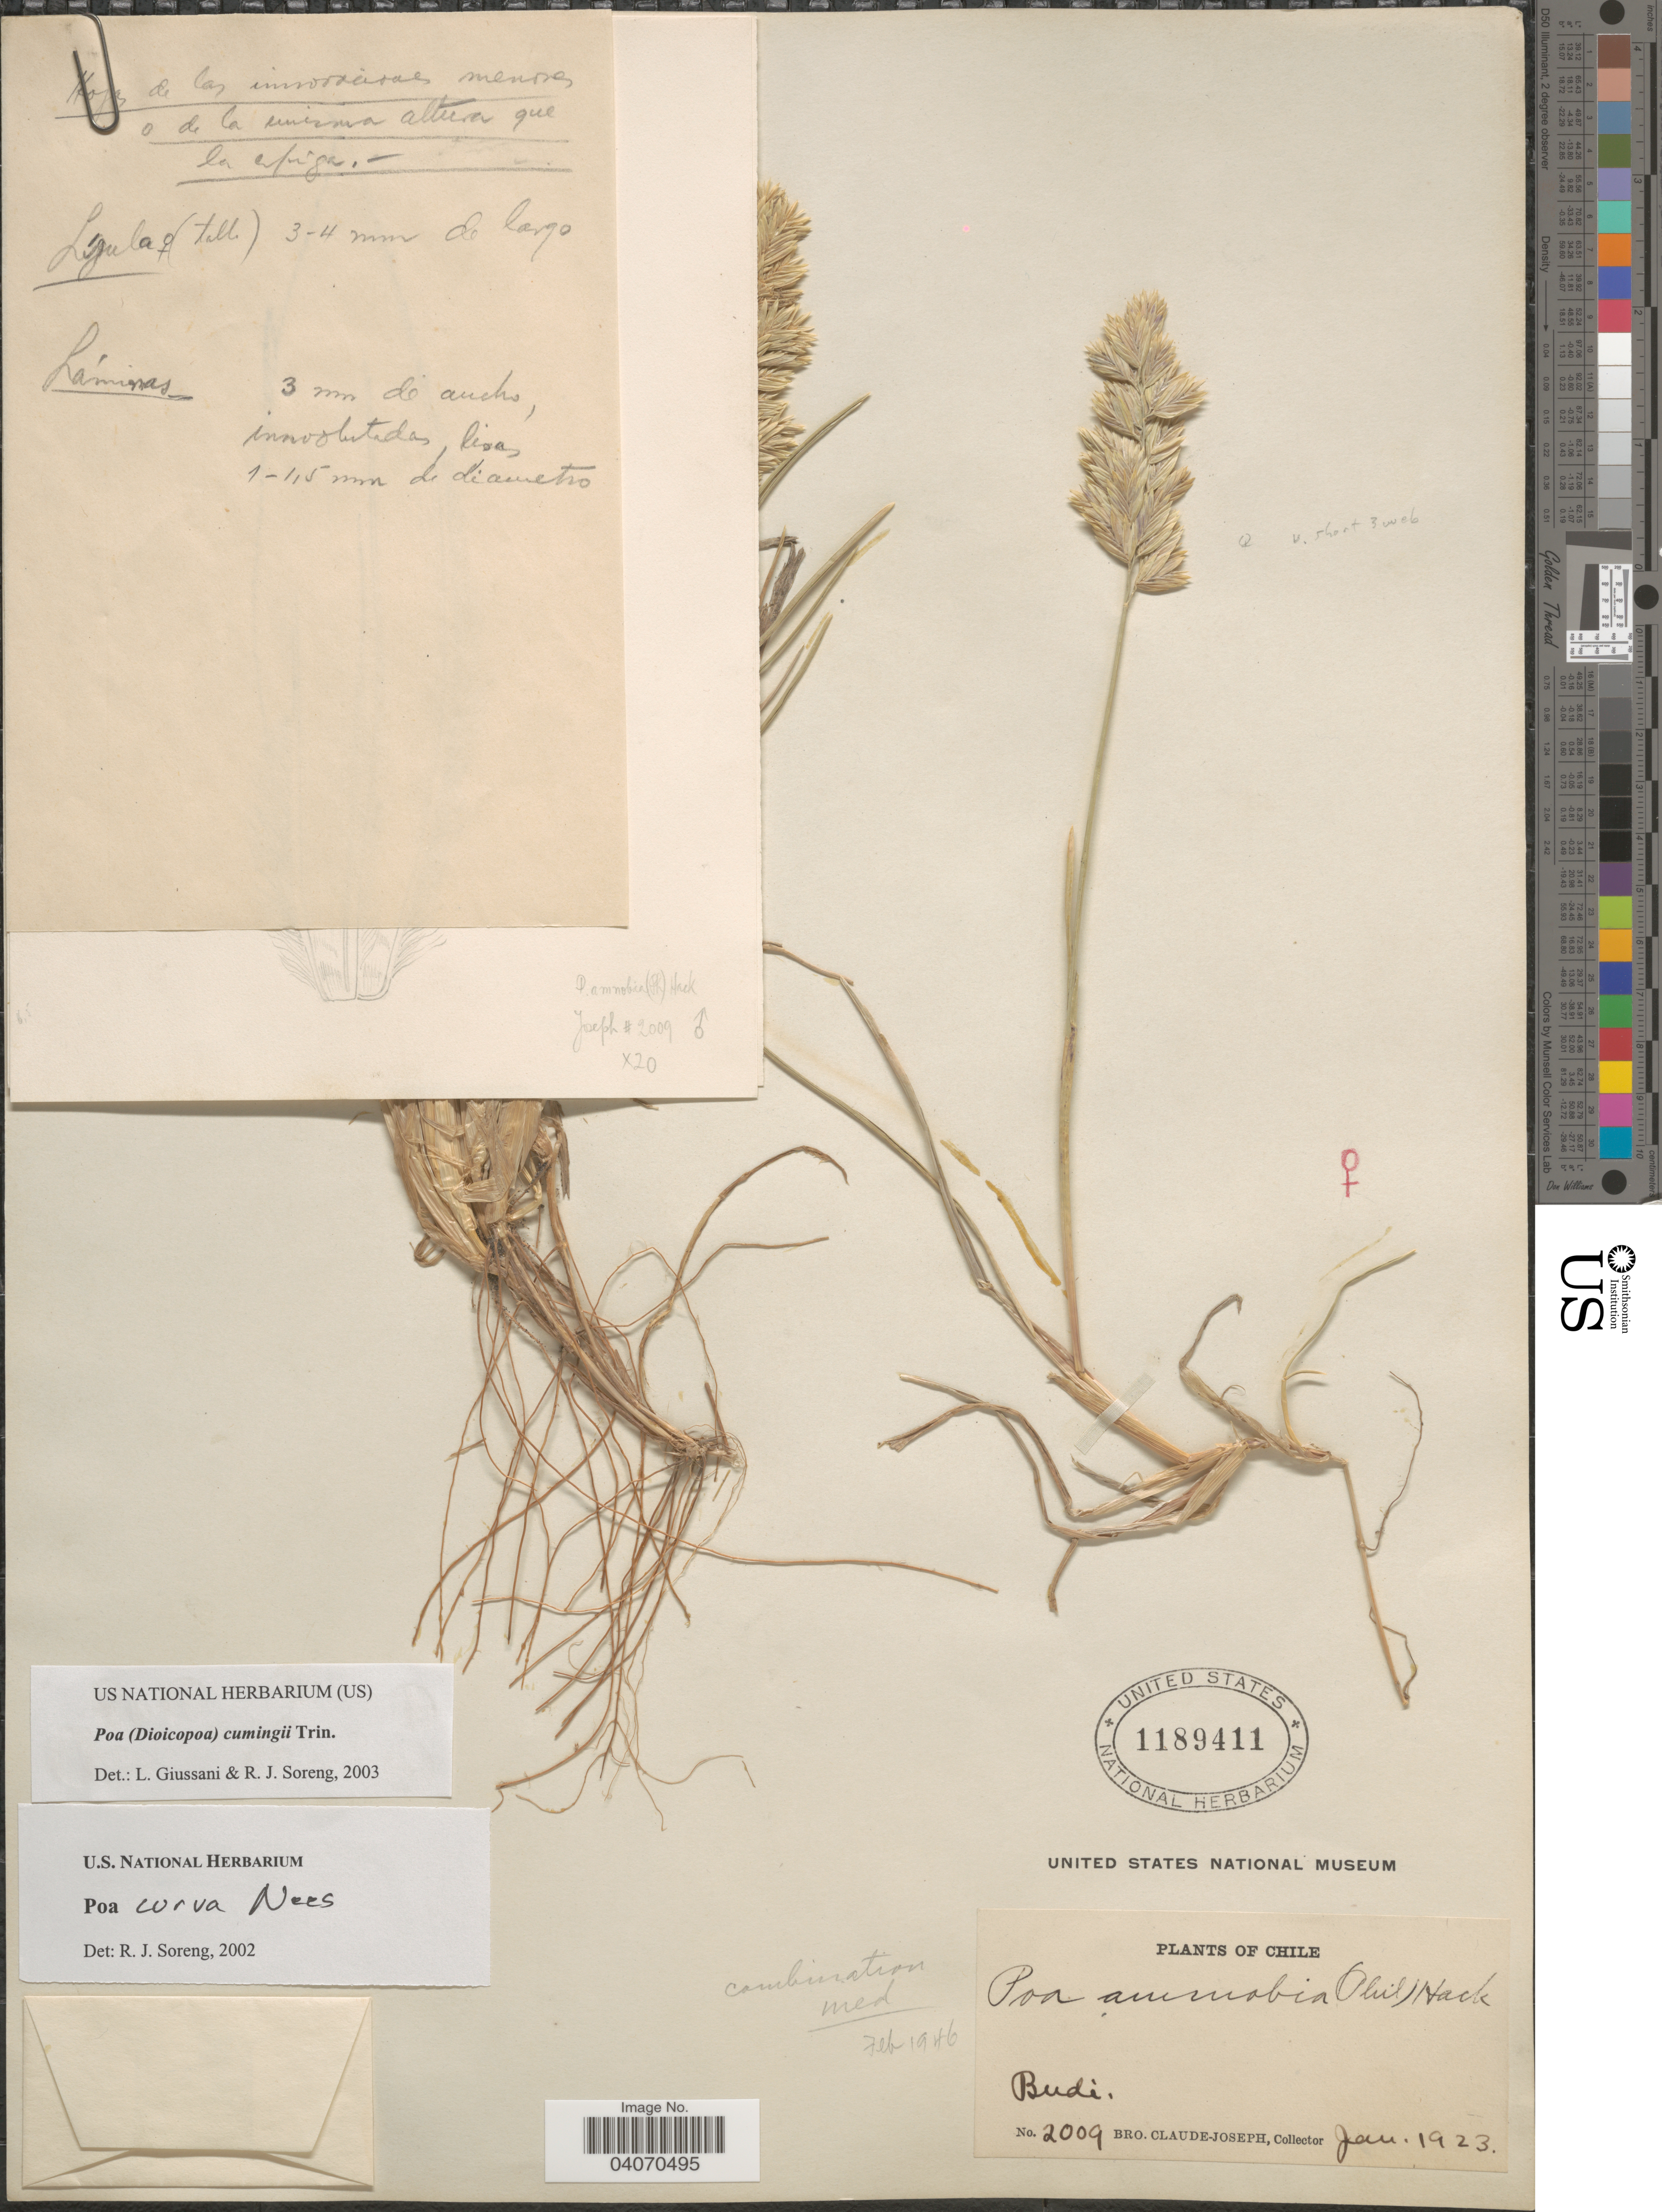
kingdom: Plantae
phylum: Tracheophyta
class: Liliopsida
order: Poales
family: Poaceae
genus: Poa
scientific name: Poa cumingii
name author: Trin.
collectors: Bro. Claude-Joseph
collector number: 2009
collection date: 1923-01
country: Chile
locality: Budí.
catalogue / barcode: US 1189411